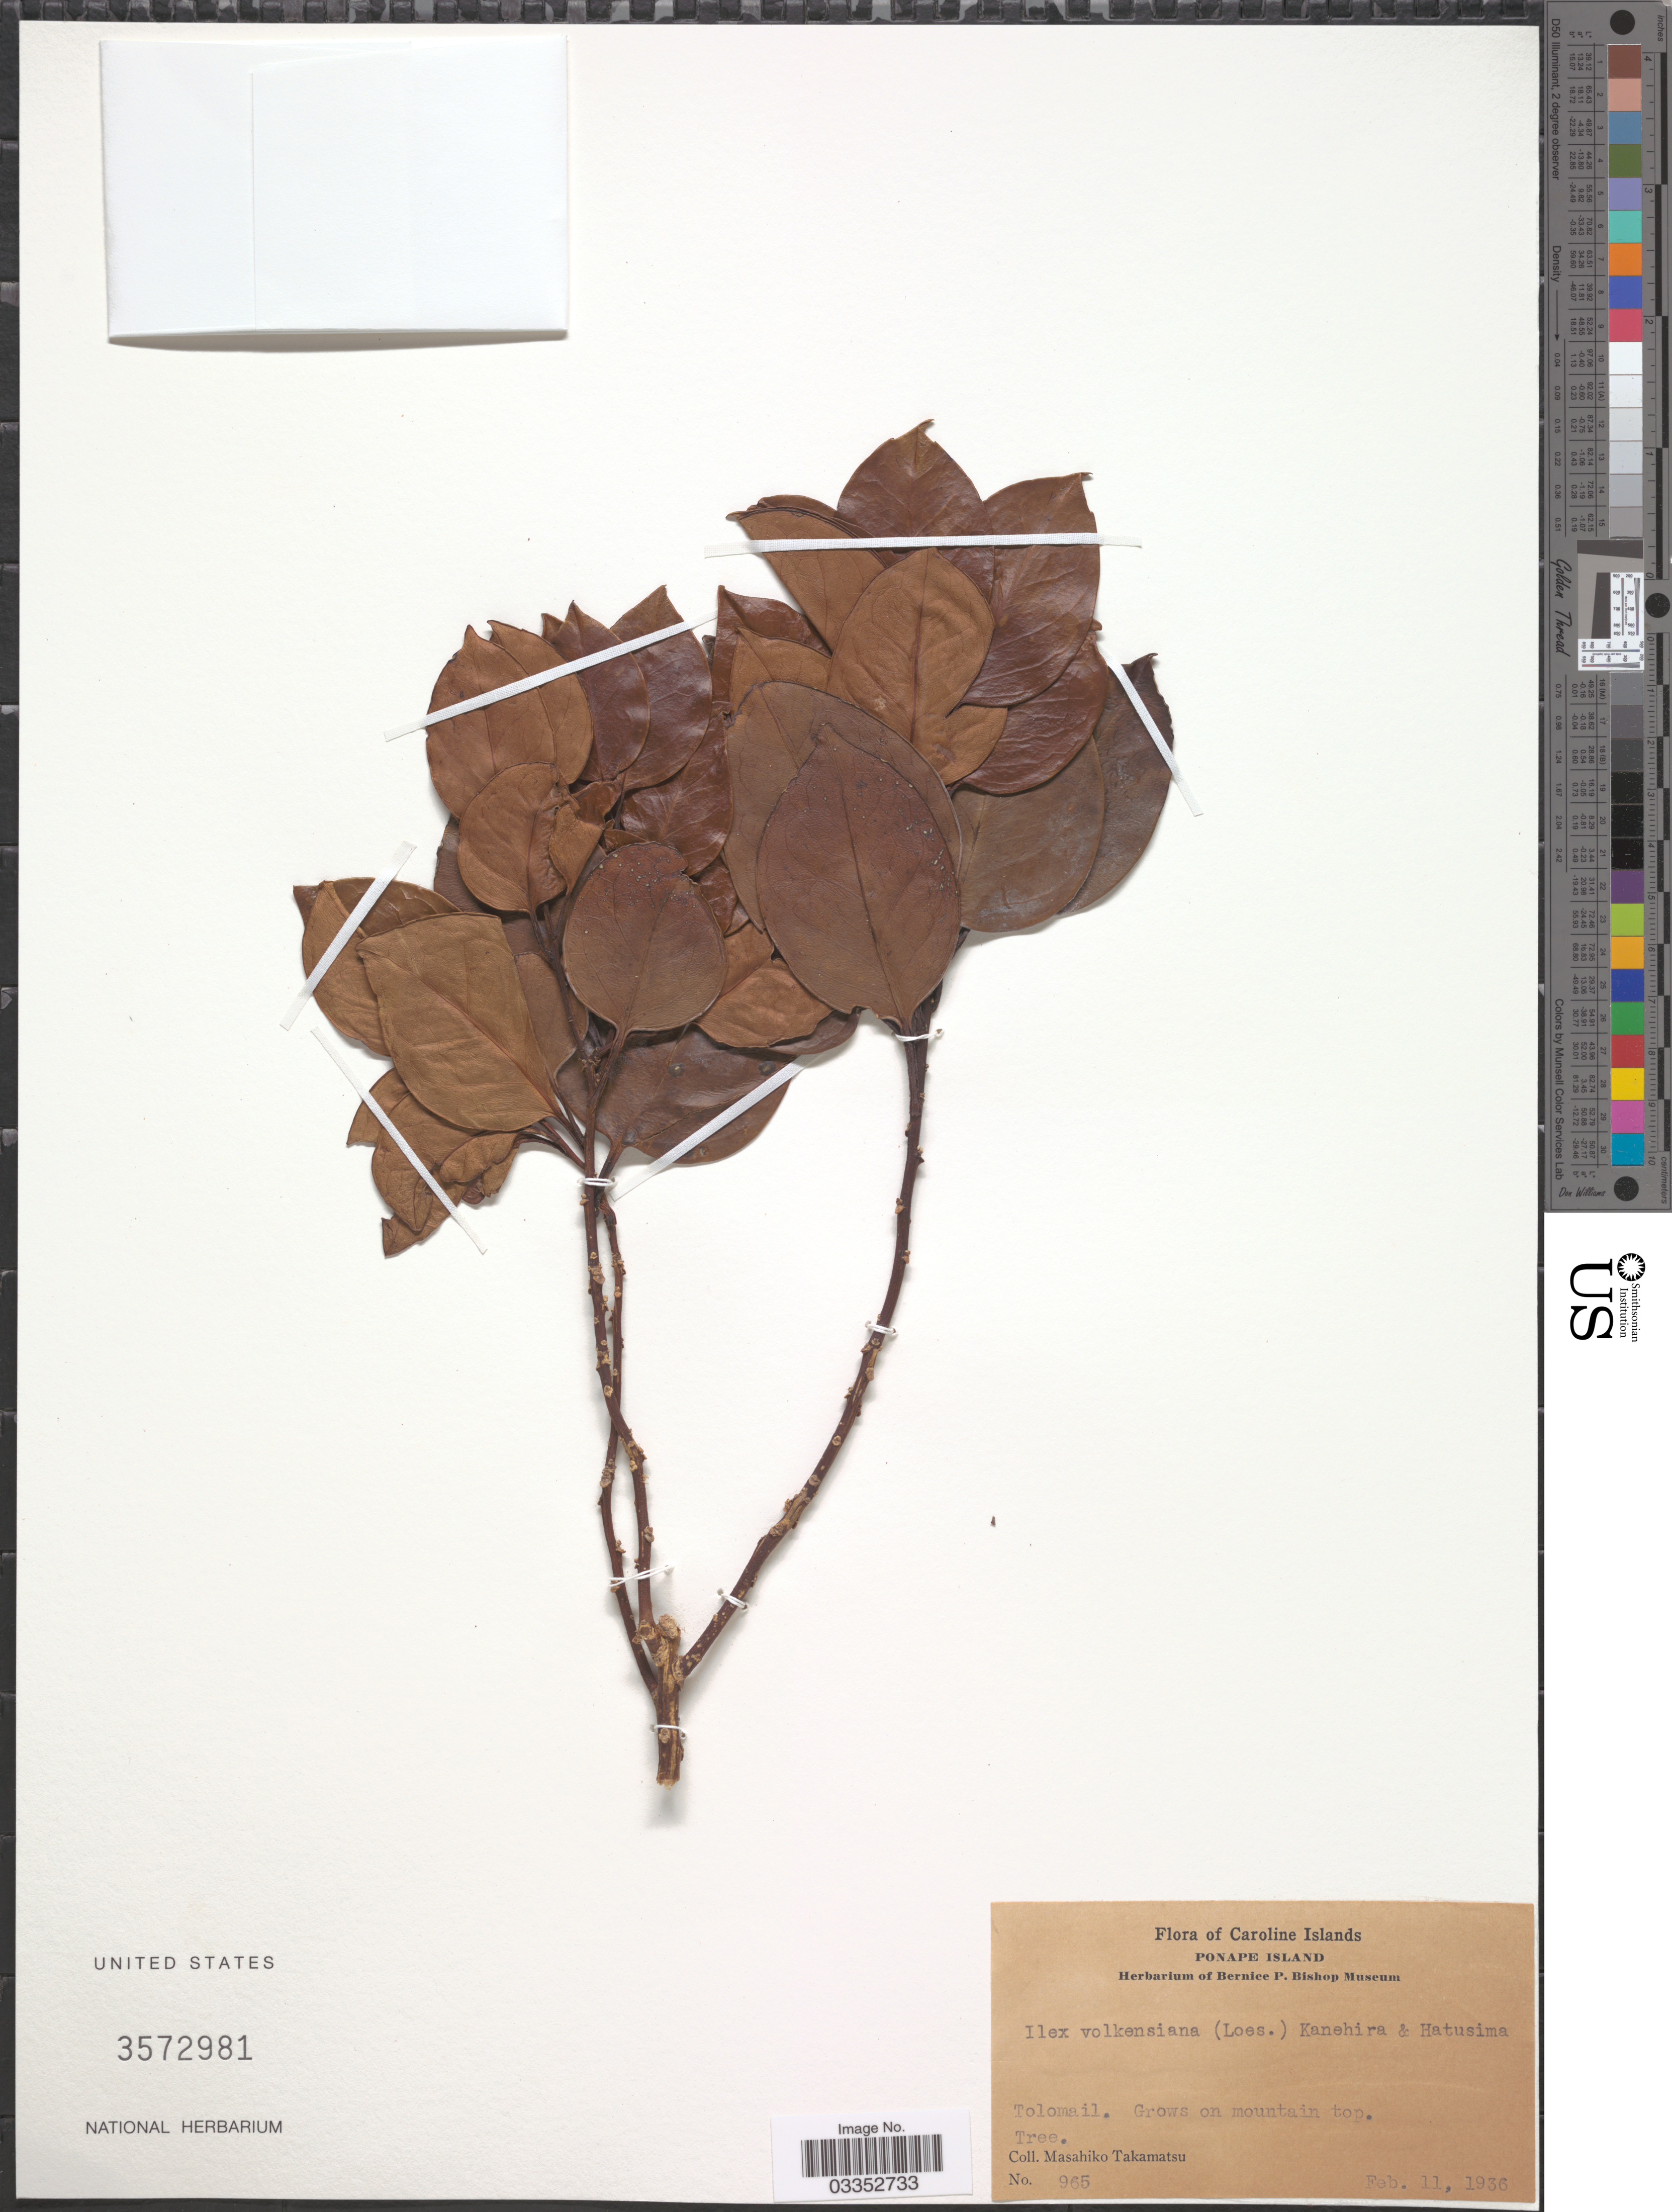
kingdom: Plantae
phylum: Tracheophyta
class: Magnoliopsida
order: Aquifoliales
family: Aquifoliaceae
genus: Ilex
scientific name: Ilex volkensiana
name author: (Loes.) Kaneh. & Hatus.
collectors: M. Takamatsu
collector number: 965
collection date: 1936-02-11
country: Micronesia, Federated States of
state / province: Pohnpei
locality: Caroline Islands. Ponape Island. Tolomail.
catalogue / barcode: US 3572981